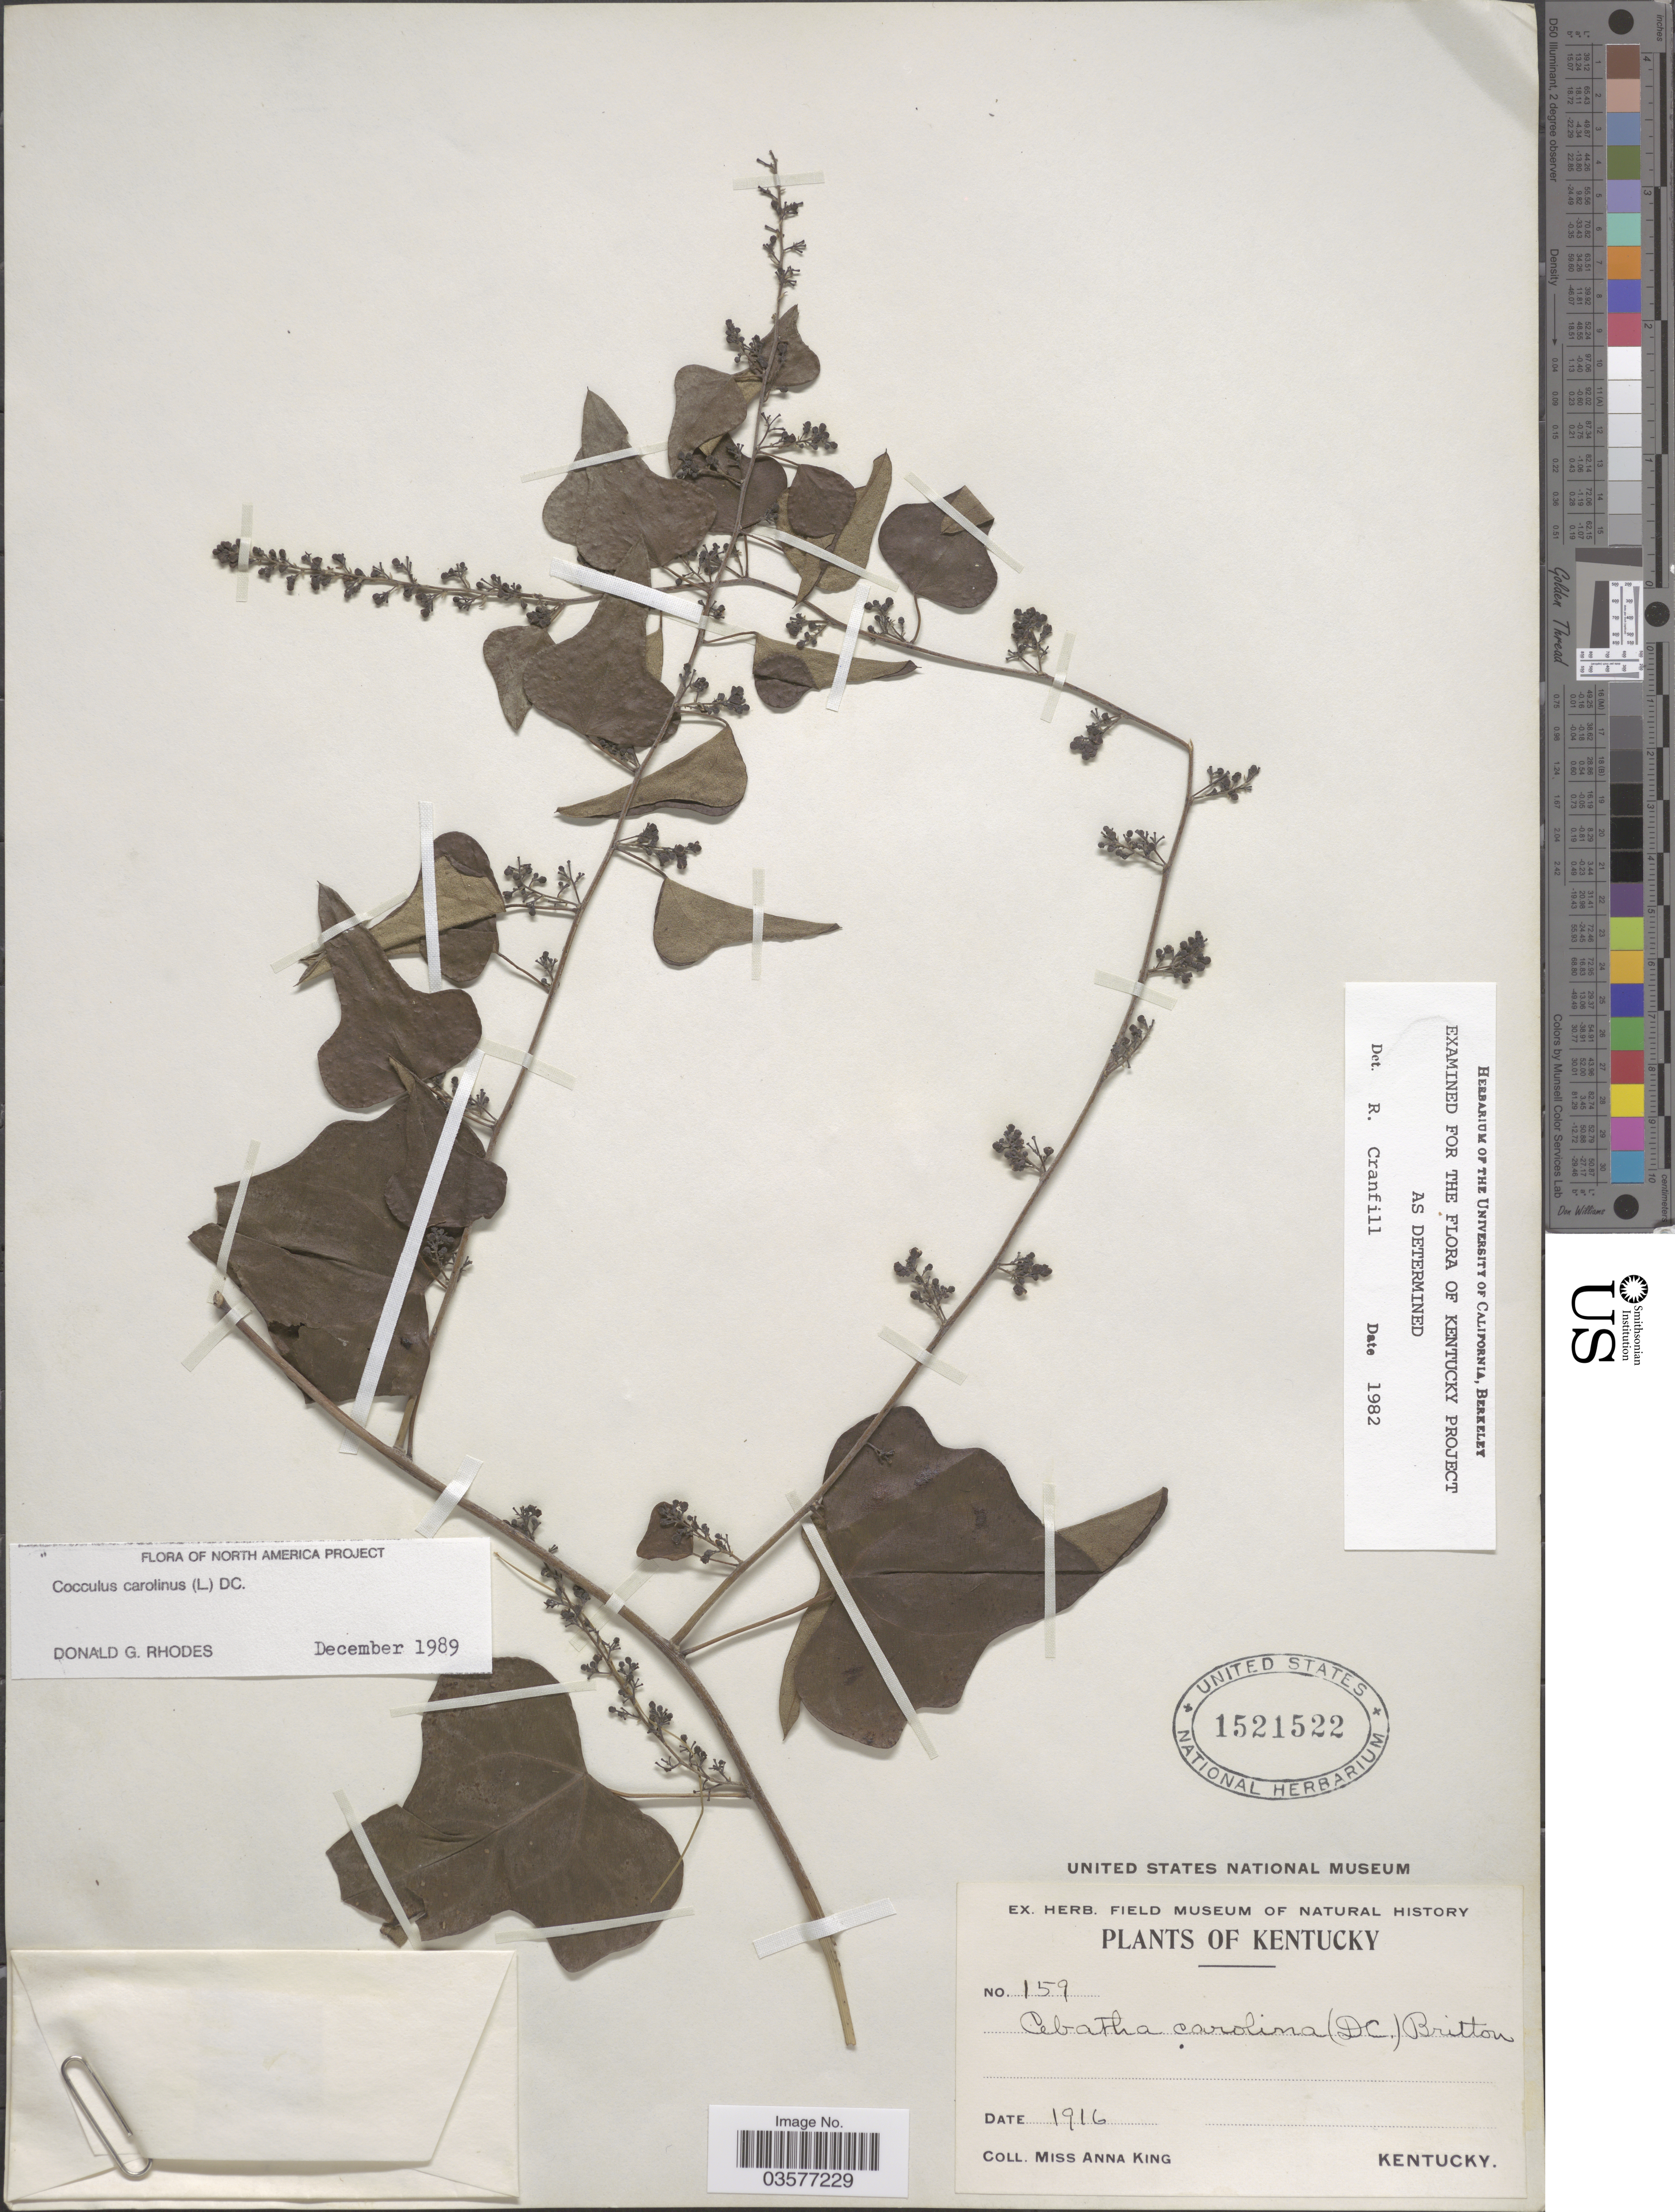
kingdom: Plantae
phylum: Tracheophyta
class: Magnoliopsida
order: Ranunculales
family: Menispermaceae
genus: Cocculus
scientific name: Cocculus carolinus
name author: (L.) DC.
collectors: A. King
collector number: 159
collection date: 1916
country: United States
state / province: Kentucky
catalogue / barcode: US 1521522